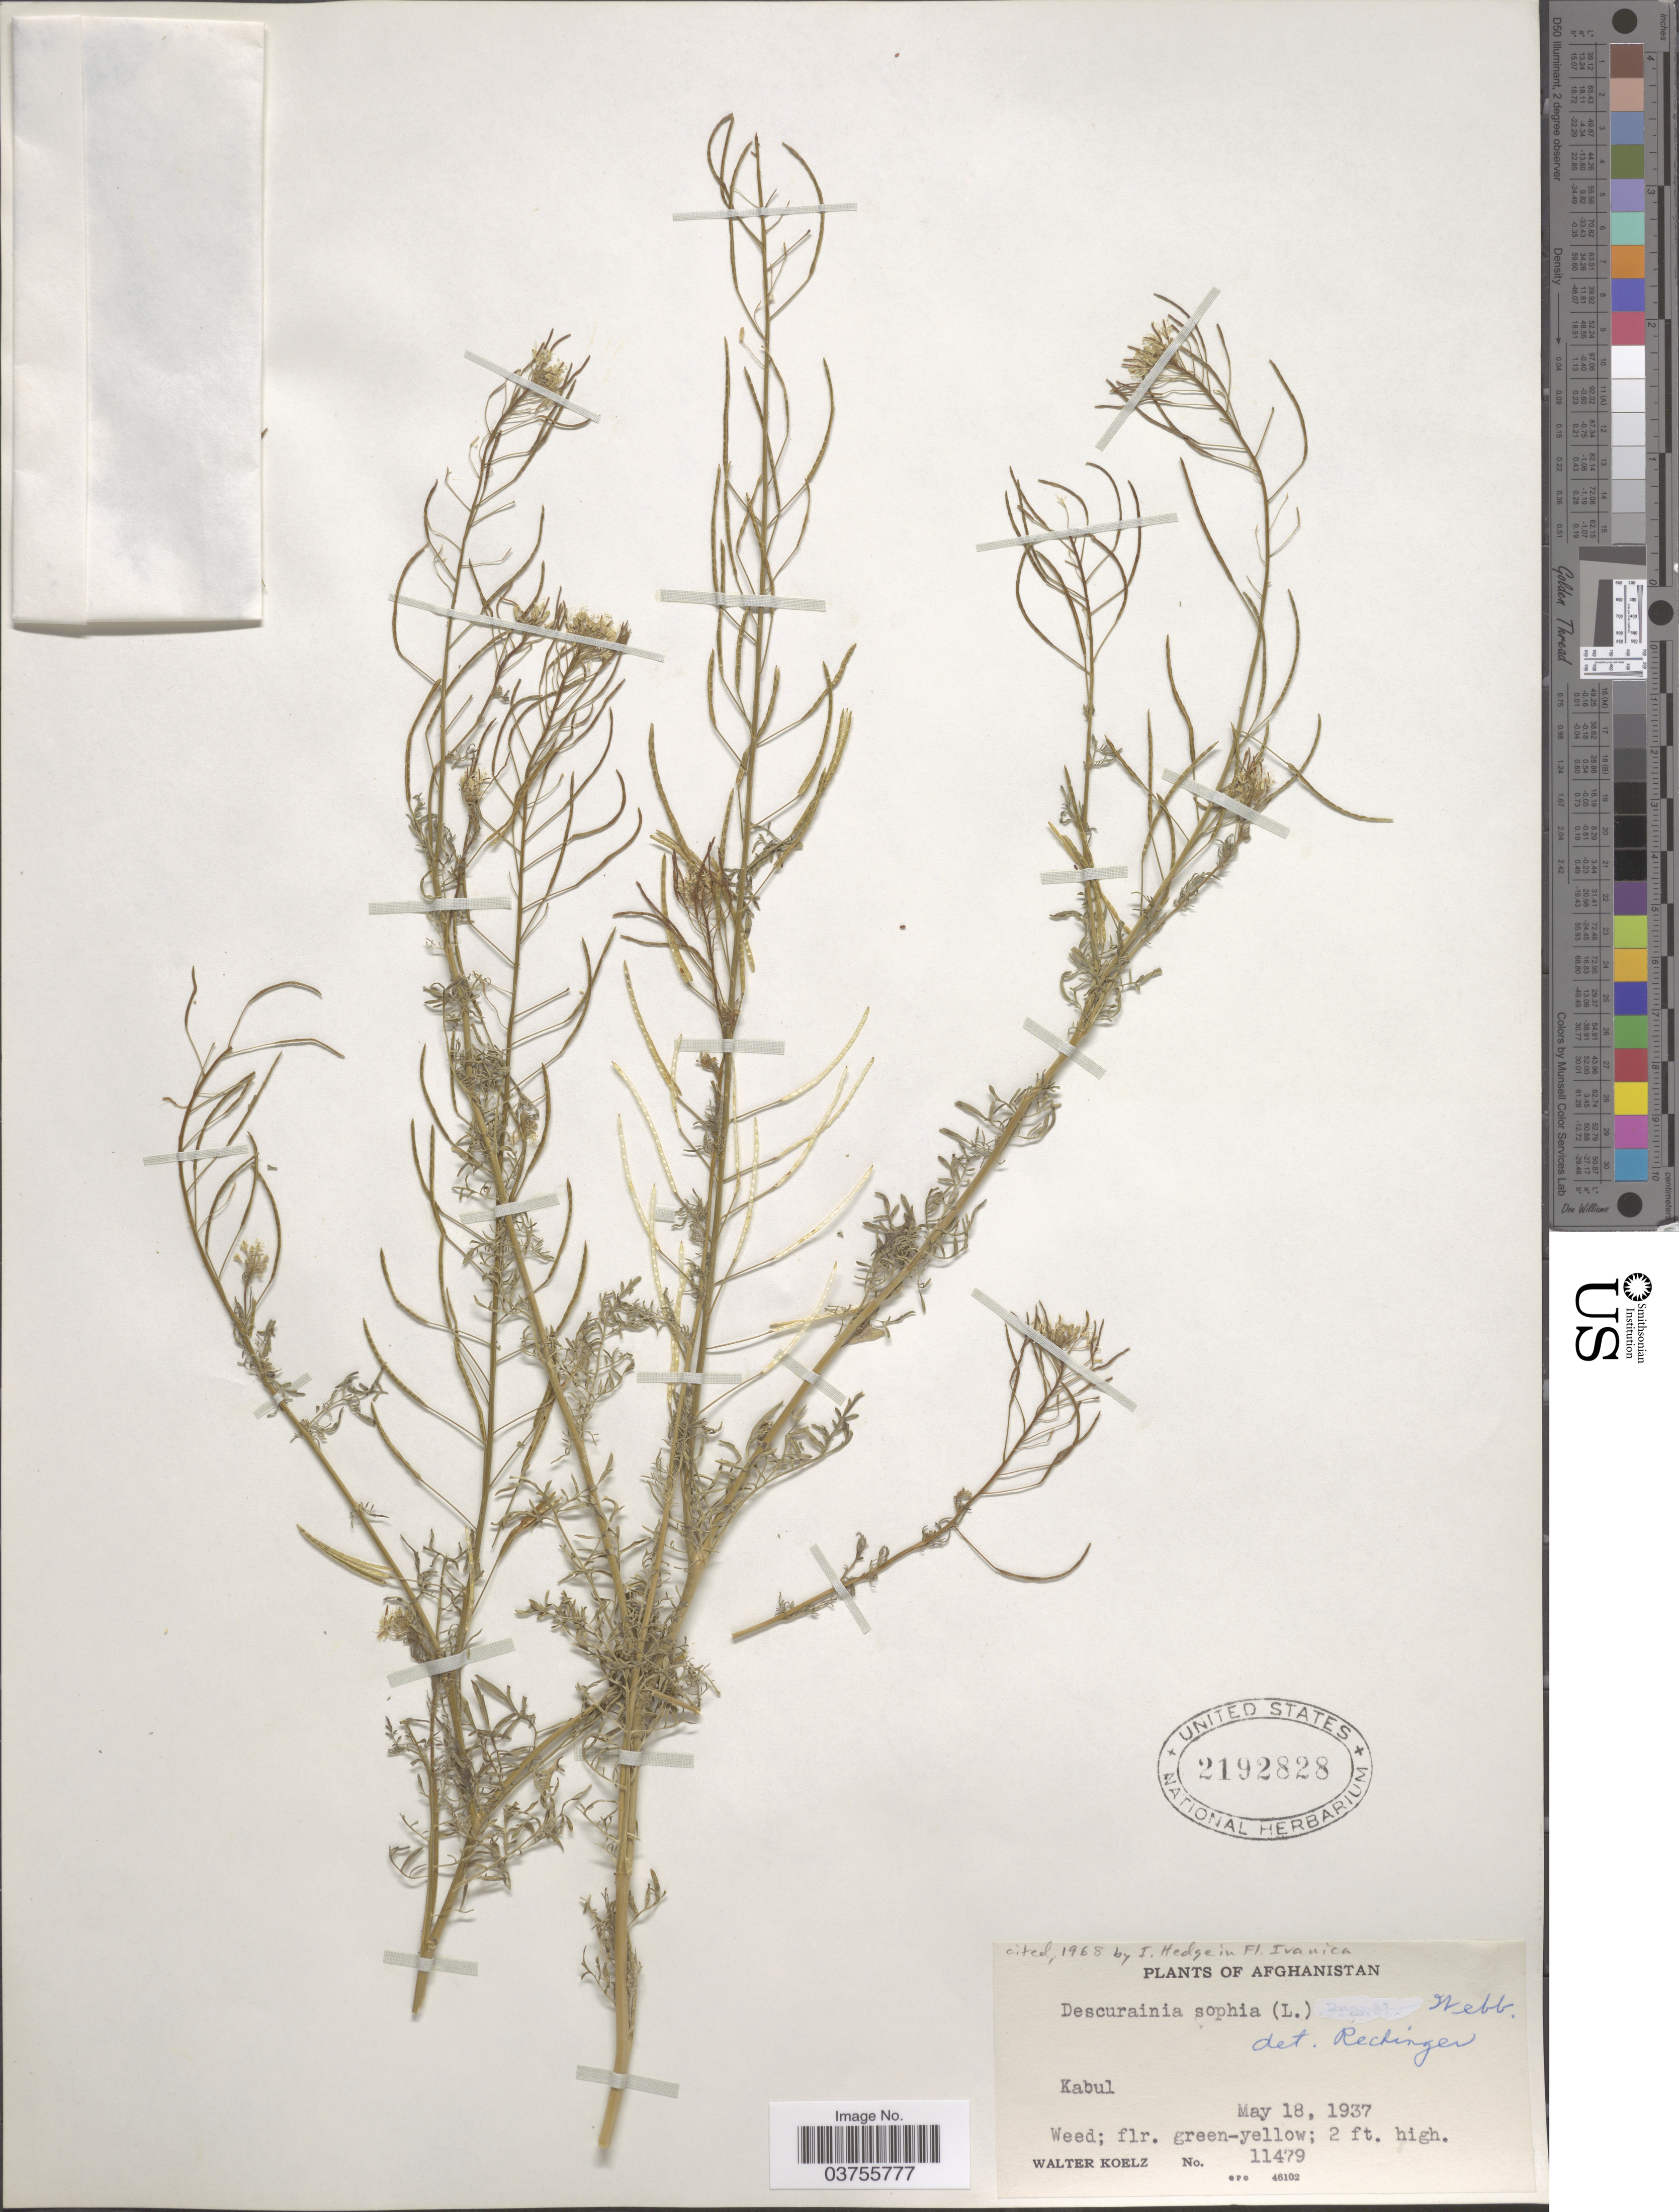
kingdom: Plantae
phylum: Tracheophyta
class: Magnoliopsida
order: Brassicales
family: Brassicaceae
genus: Sophia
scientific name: Sophia sophia (L.) Britton nom. illeg. (tautonym)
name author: (L.) Britton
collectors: W. N. Koelz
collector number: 11479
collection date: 1937-05-18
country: Afghanistan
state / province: Kabul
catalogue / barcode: US 2192828